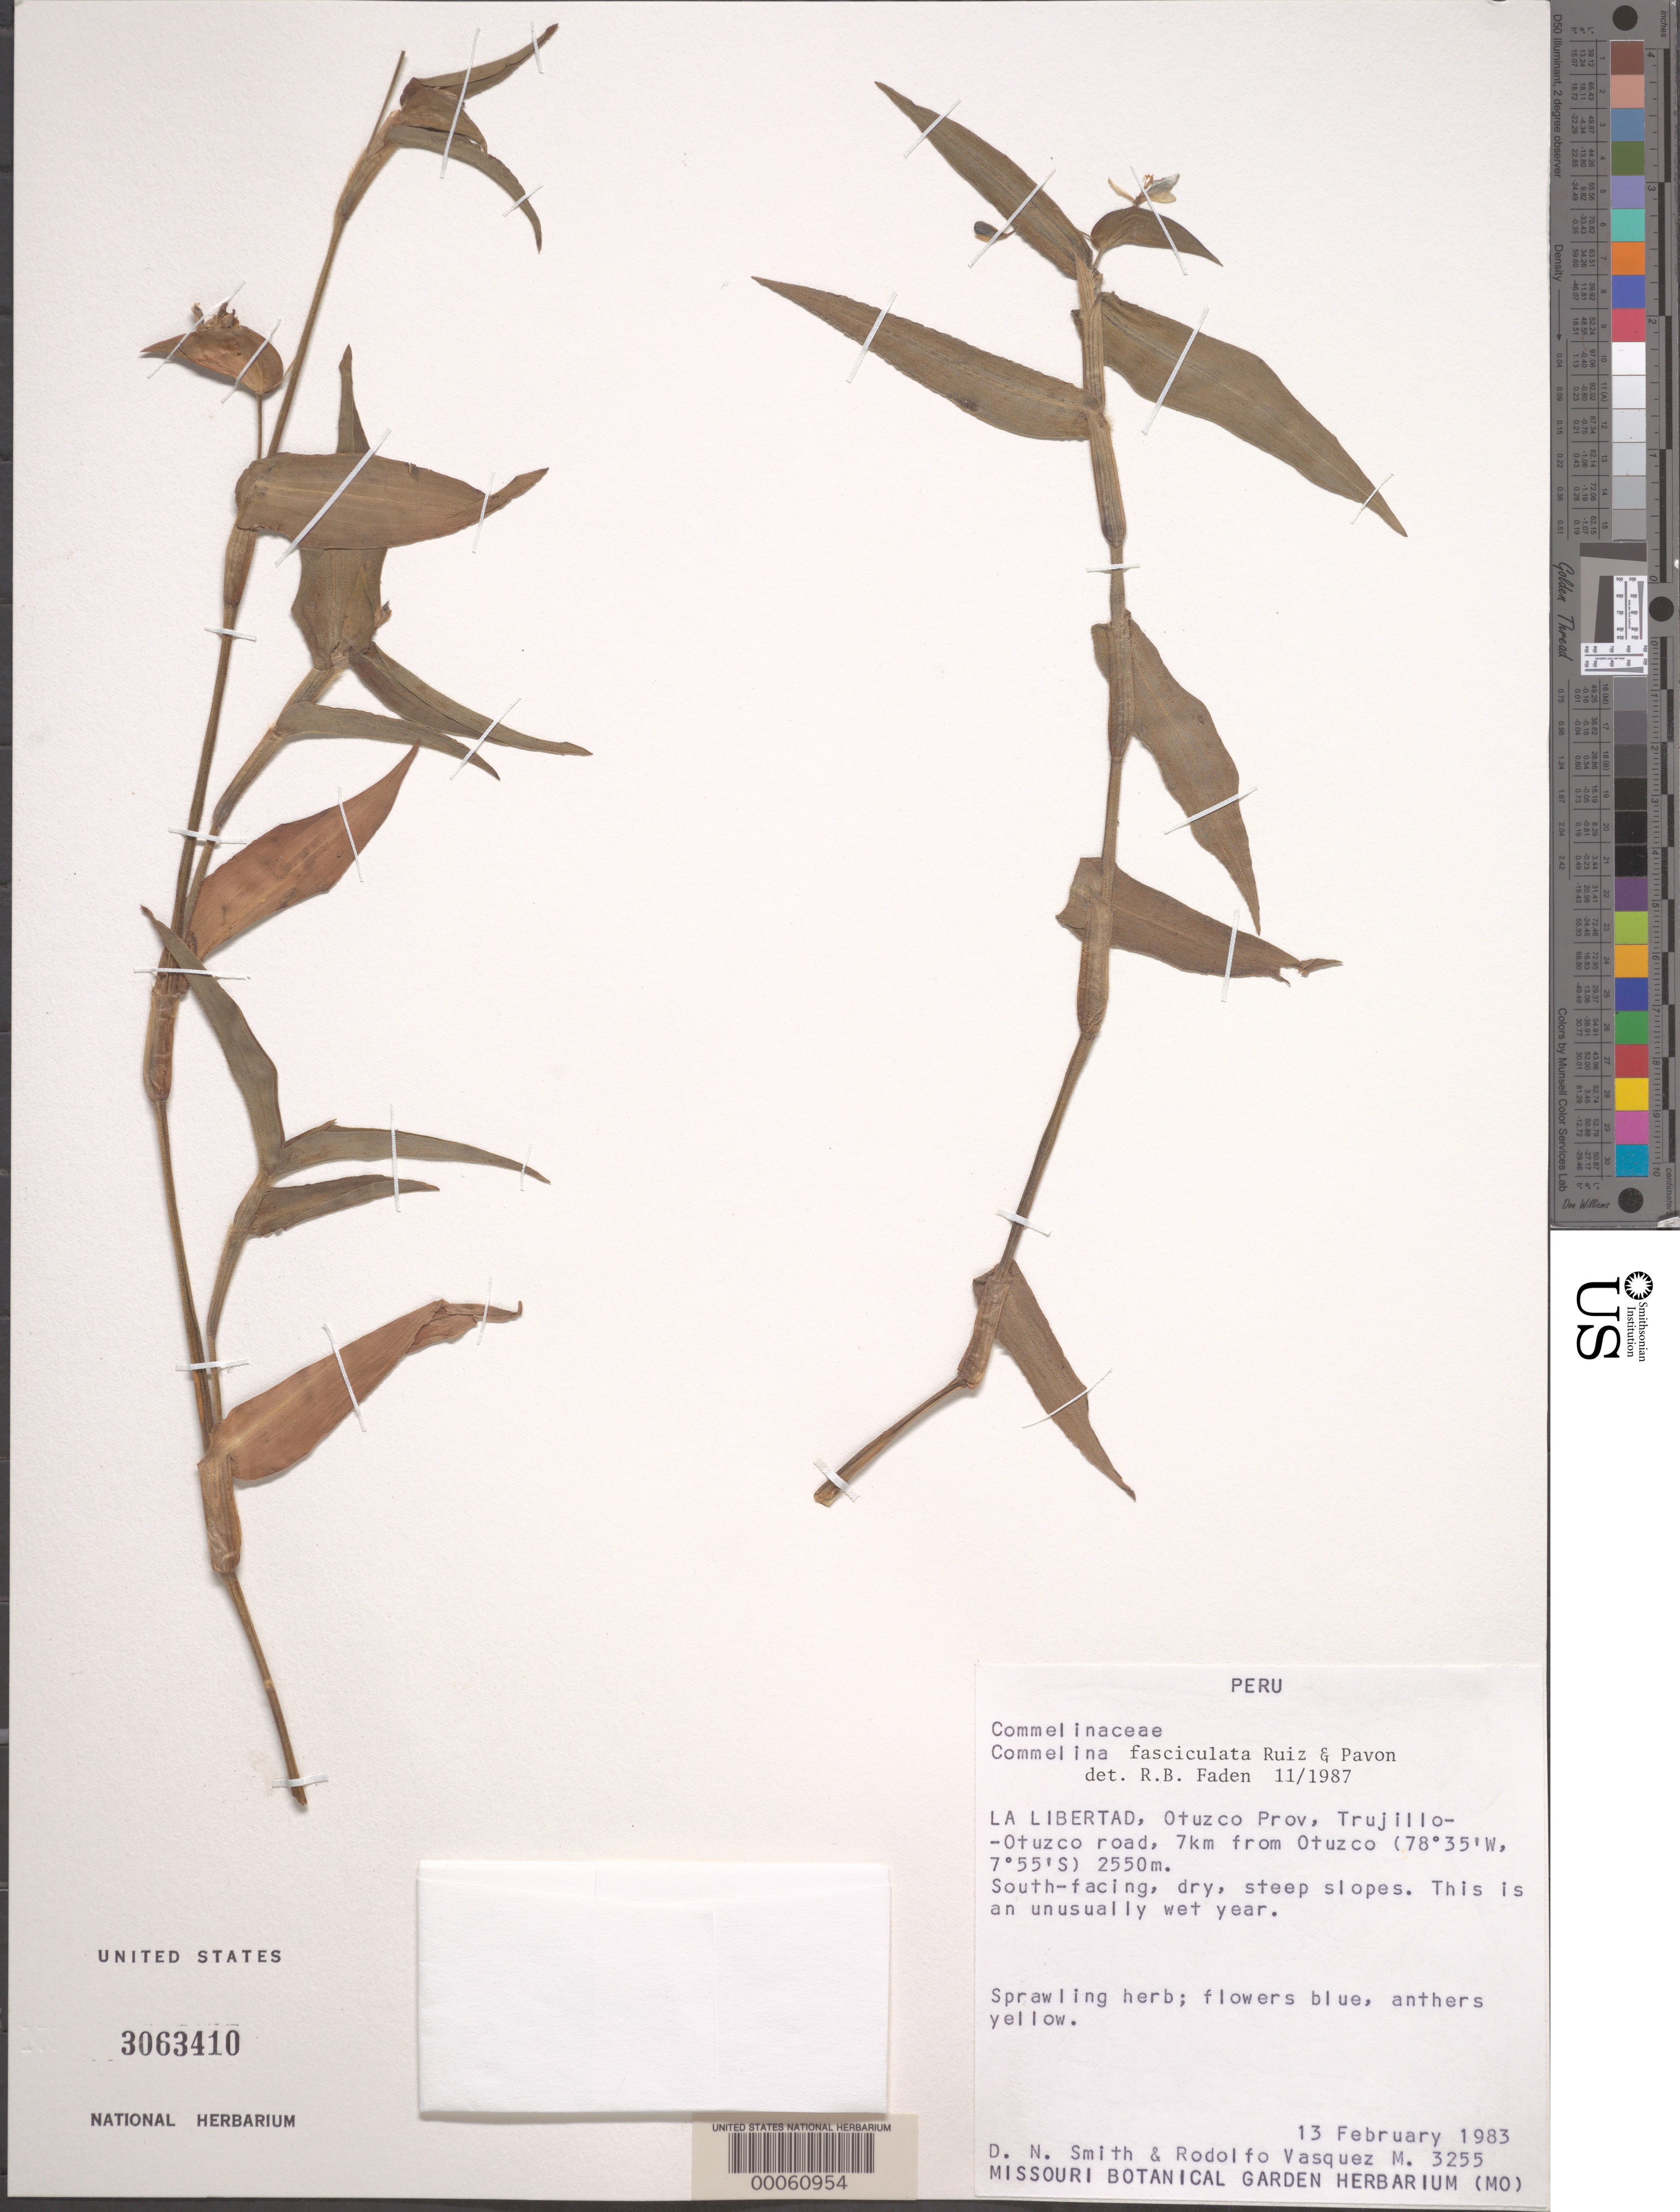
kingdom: Plantae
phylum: Tracheophyta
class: Liliopsida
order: Commelinales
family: Commelinaceae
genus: Commelina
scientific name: Commelina fasciculata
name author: Ruiz & Pav.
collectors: D. Smith & R. Vásquez M.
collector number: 3255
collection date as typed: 13 Feb 1983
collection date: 1983-02-13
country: Peru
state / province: La Libertad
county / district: Otuzco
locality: Trujillo - otuzco road 7 km from otuzco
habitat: South facing dry steep slopes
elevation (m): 2550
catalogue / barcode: US 3063410